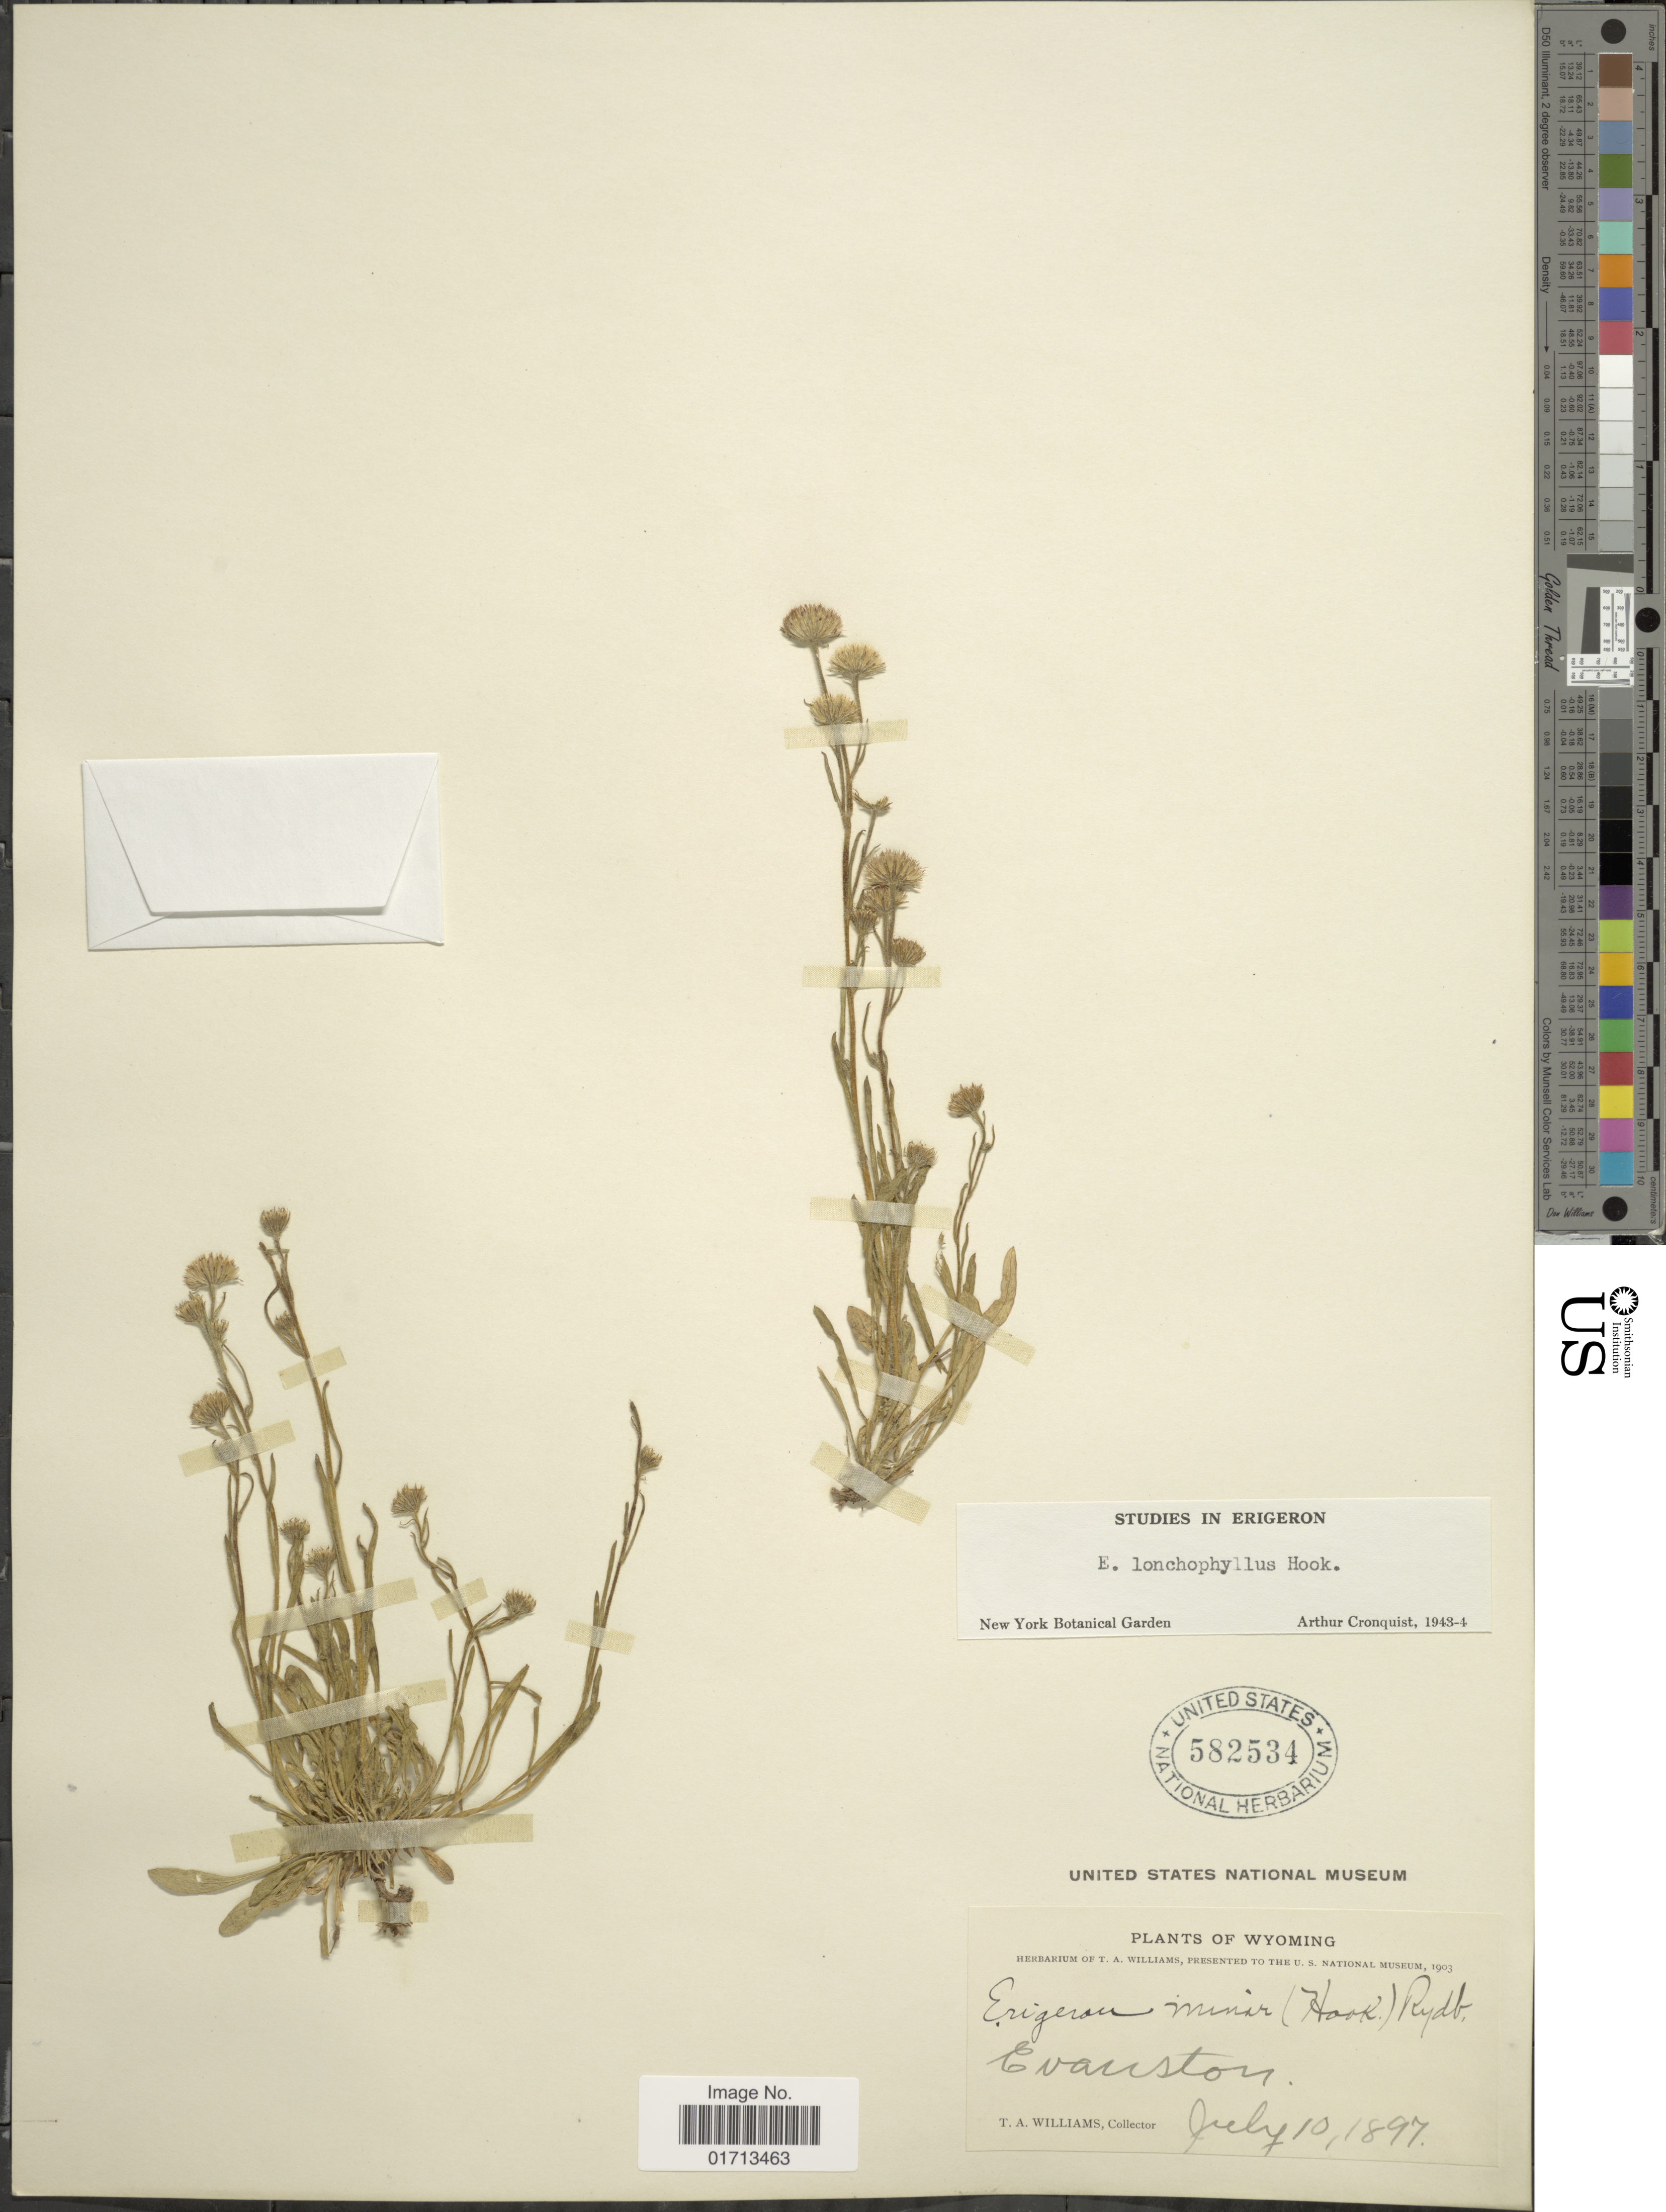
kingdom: Plantae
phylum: Tracheophyta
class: Magnoliopsida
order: Asterales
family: Asteraceae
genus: Erigeron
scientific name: Erigeron lonchophyllus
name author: Hook.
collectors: T. A. Williams (herbarium)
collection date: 1897-07-10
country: United States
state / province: Wyoming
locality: Evanston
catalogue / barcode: US 582534